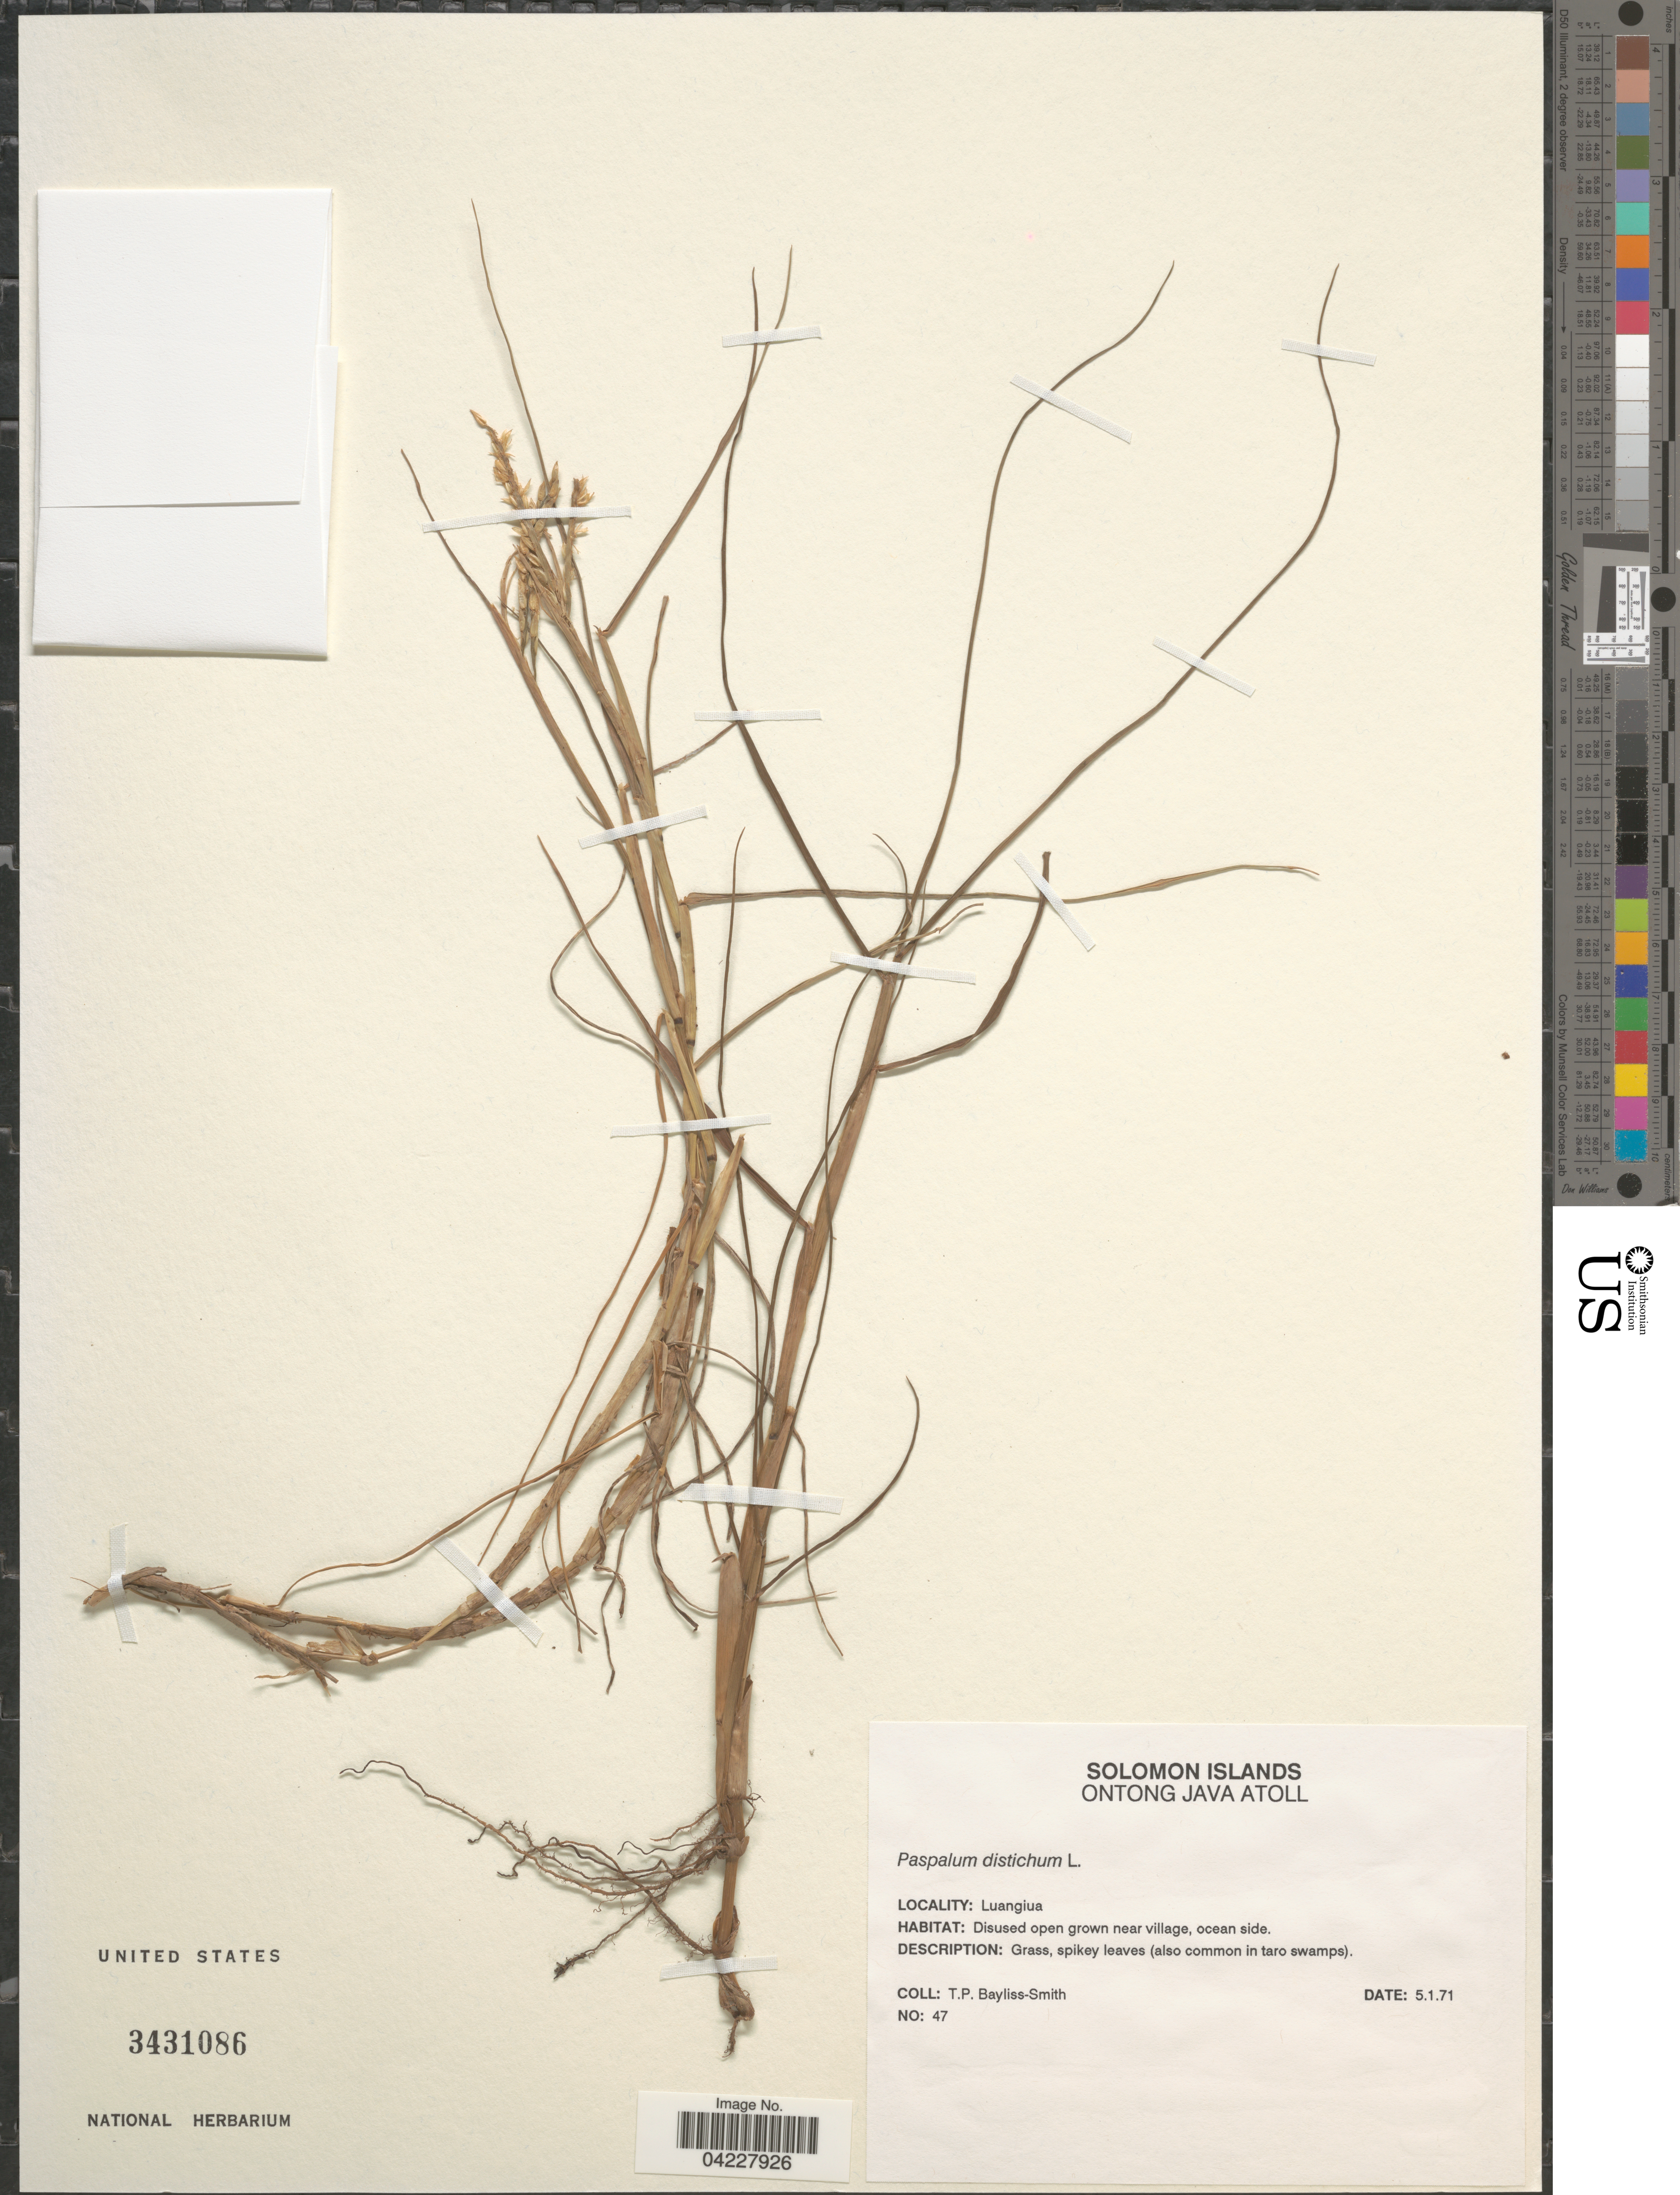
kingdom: Plantae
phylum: Tracheophyta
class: Liliopsida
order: Poales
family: Poaceae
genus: Paspalum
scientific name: Paspalum distichum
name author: L.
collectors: T. P. Bayliss-Smith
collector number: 47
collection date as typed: Transcribed d/m/y: 5/1/71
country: Solomon Islands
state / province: Solomon Island Outliers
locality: Ontong Java Atoll. Luangiua.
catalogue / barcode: US 3431086